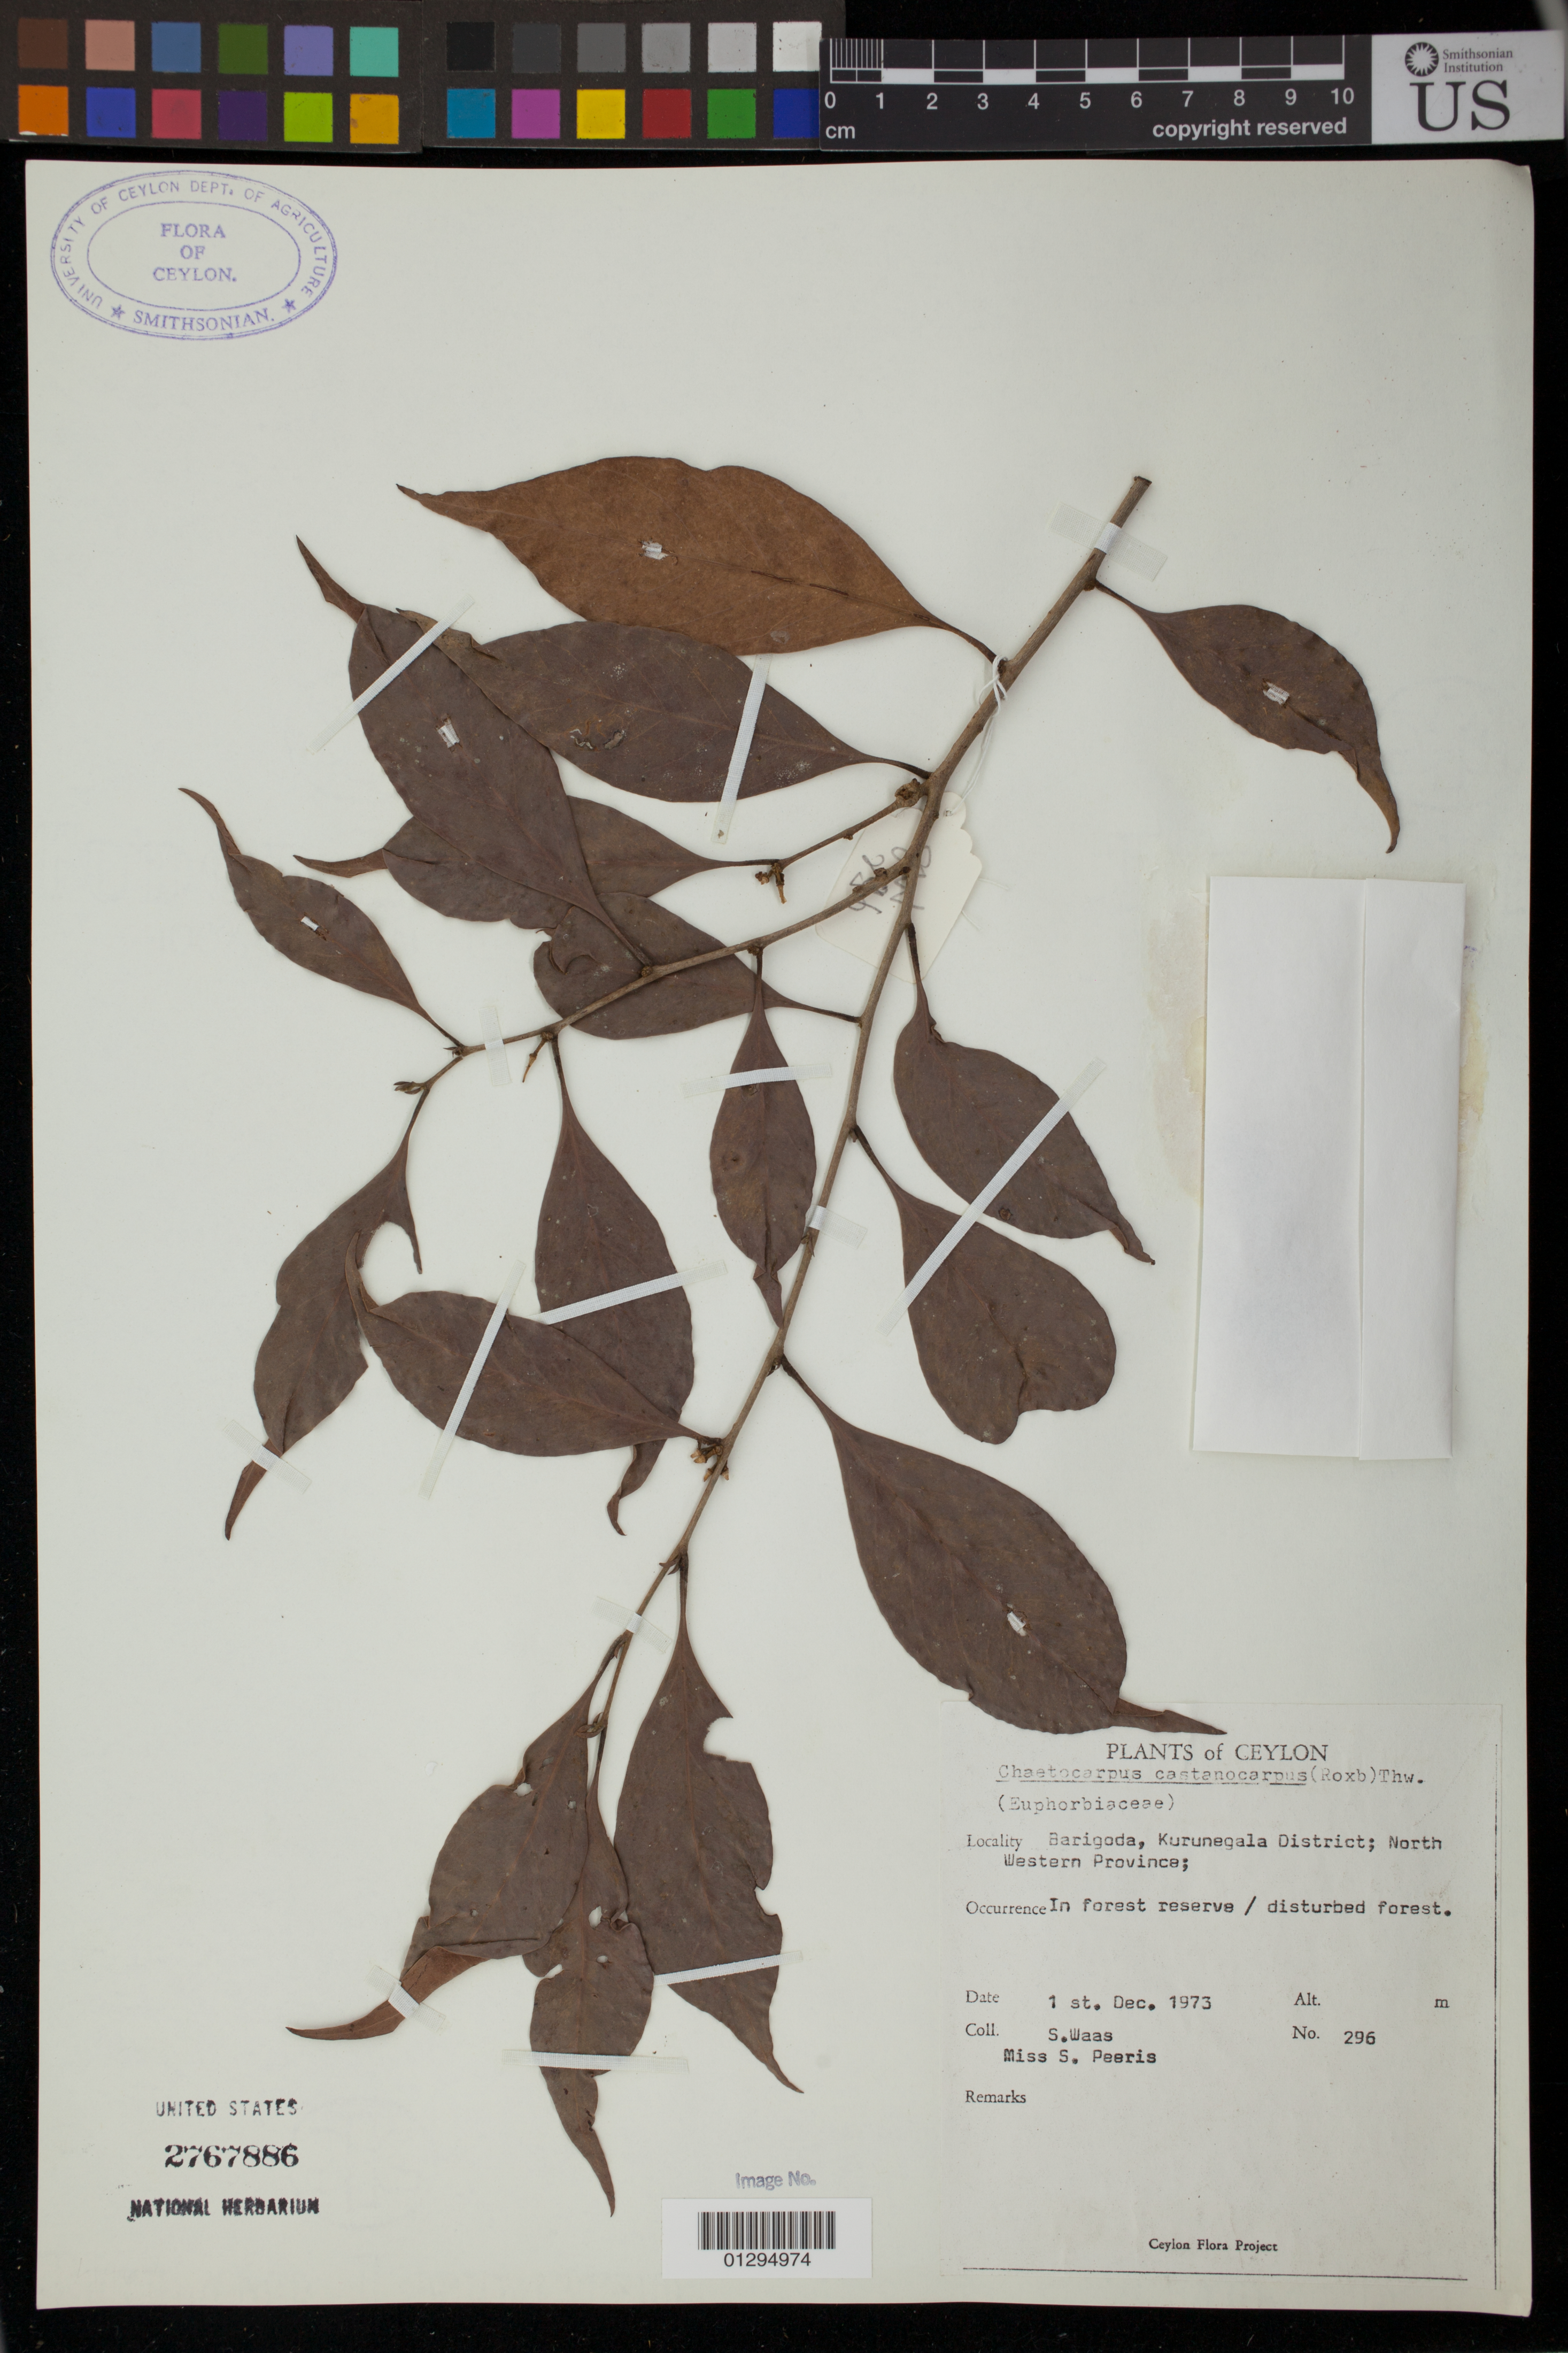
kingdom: Plantae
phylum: Tracheophyta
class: Magnoliopsida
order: Malpighiales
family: Peraceae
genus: Chaetocarpus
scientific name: Chaetocarpus castanocarpus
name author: (Roxb.) Thwaites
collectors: S. Waas & S. Peeris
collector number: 296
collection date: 1973-12-01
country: Sri Lanka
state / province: North Western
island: Ceylon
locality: Barigoda, Kurunegala District.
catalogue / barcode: US 2767886